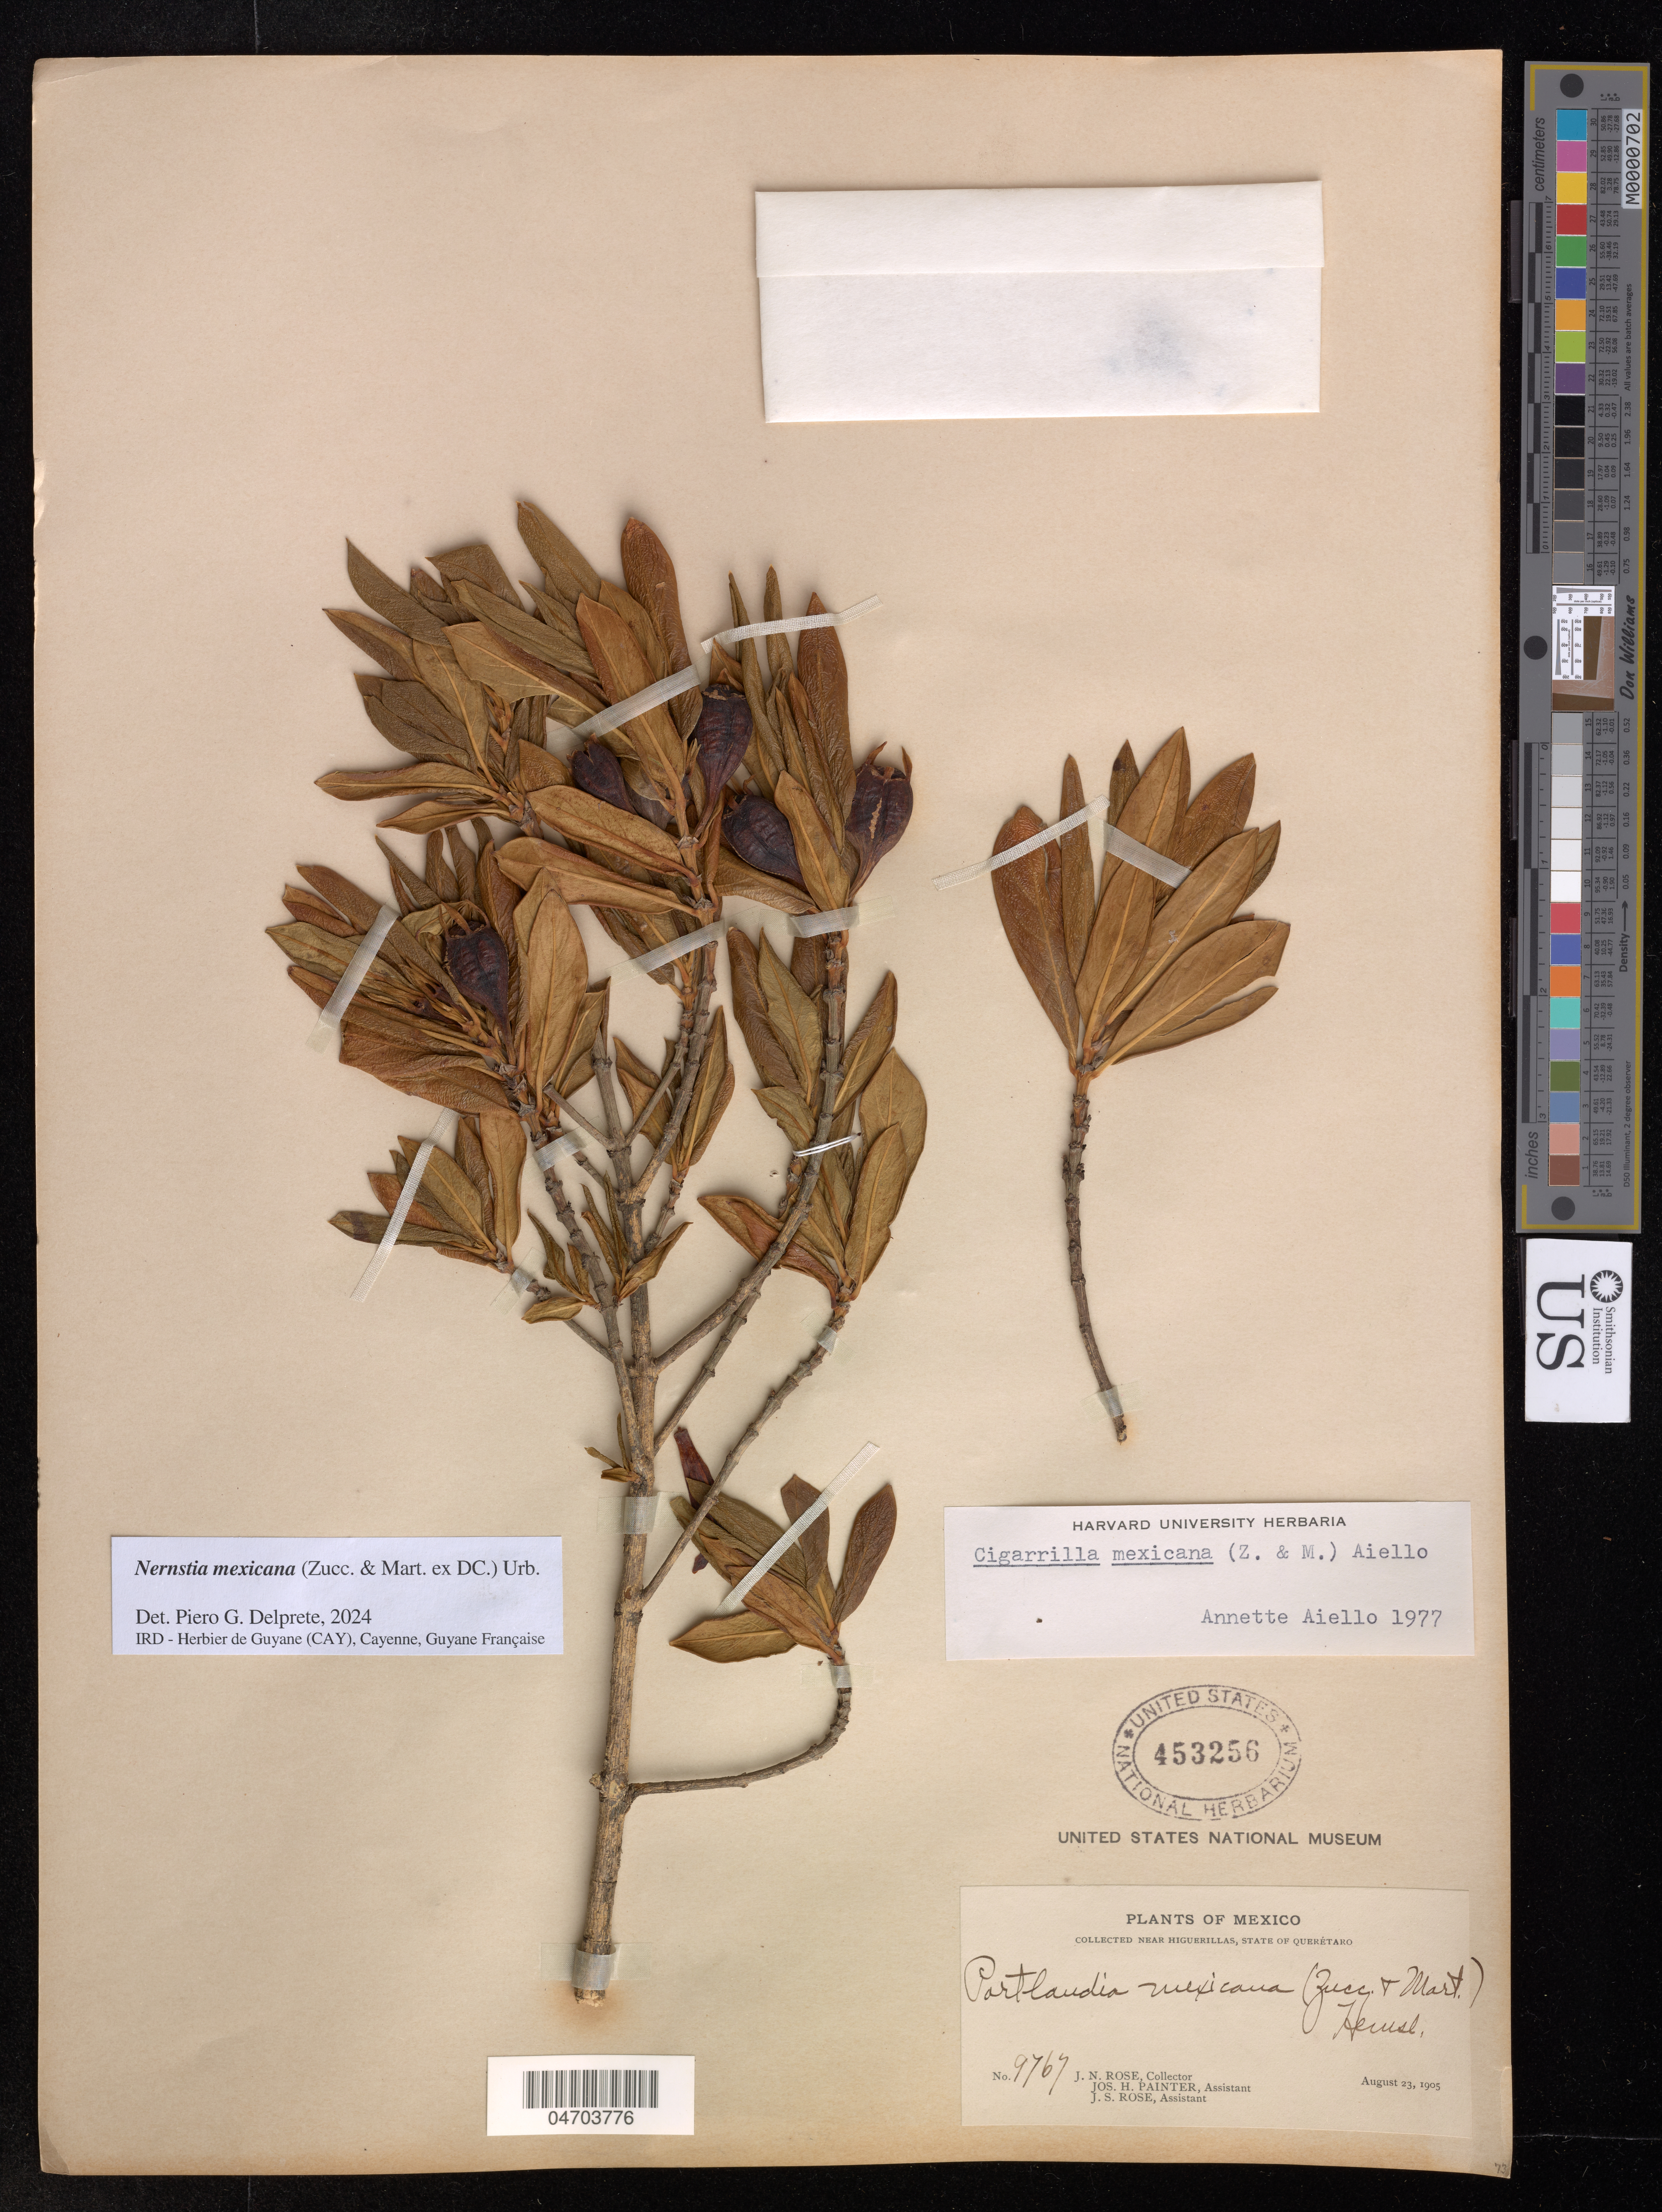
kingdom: Plantae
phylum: Tracheophyta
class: Magnoliopsida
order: Gentianales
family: Rubiaceae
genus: Nernstia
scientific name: Nernstia mexicana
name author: Urb.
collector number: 9767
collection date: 1905-08-23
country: Mexico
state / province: México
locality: Near Higuerillas, State of Queretaro.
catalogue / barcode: US 453256